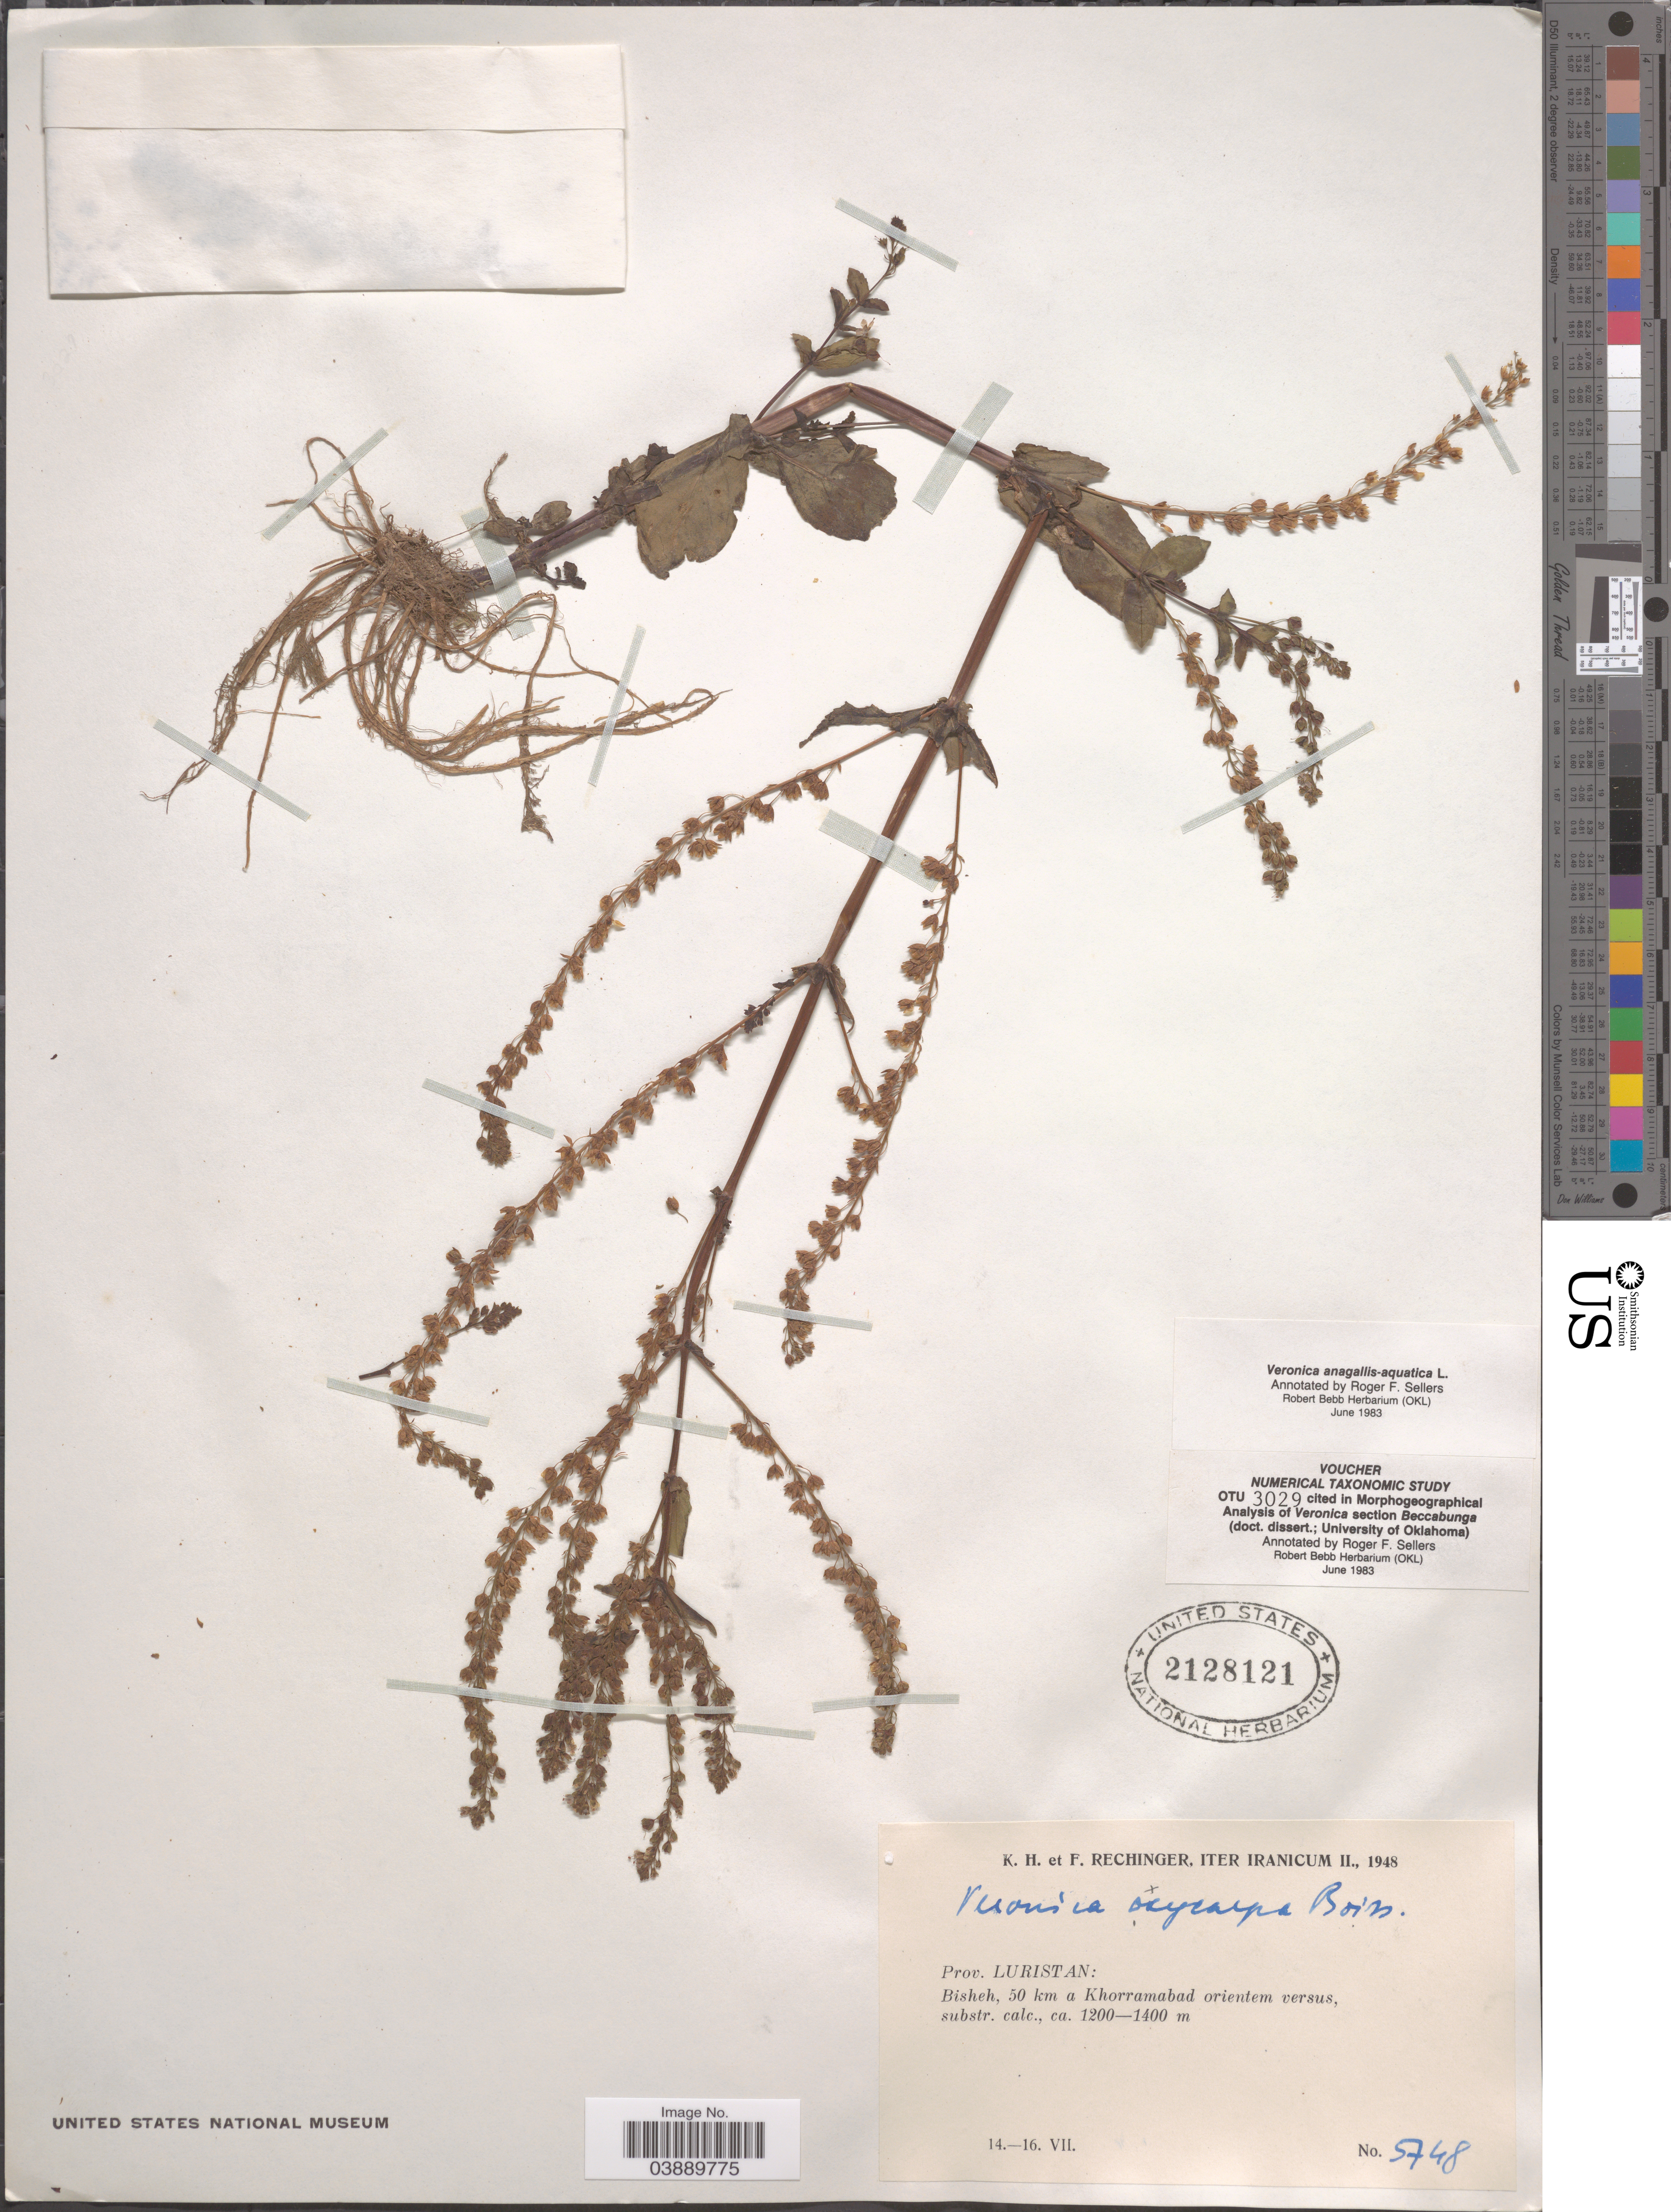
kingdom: Plantae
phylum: Tracheophyta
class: Magnoliopsida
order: Lamiales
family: Plantaginaceae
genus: Veronica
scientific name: Veronica anagallis-aquatica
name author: L.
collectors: K. H. Rechinger & F. Rechinger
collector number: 5748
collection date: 1948-07-16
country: Iran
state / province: Lorestan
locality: Prov. Luristan: Bisheh, 50 km a Khorramabad orientem versus.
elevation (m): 1200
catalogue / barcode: US 2128121